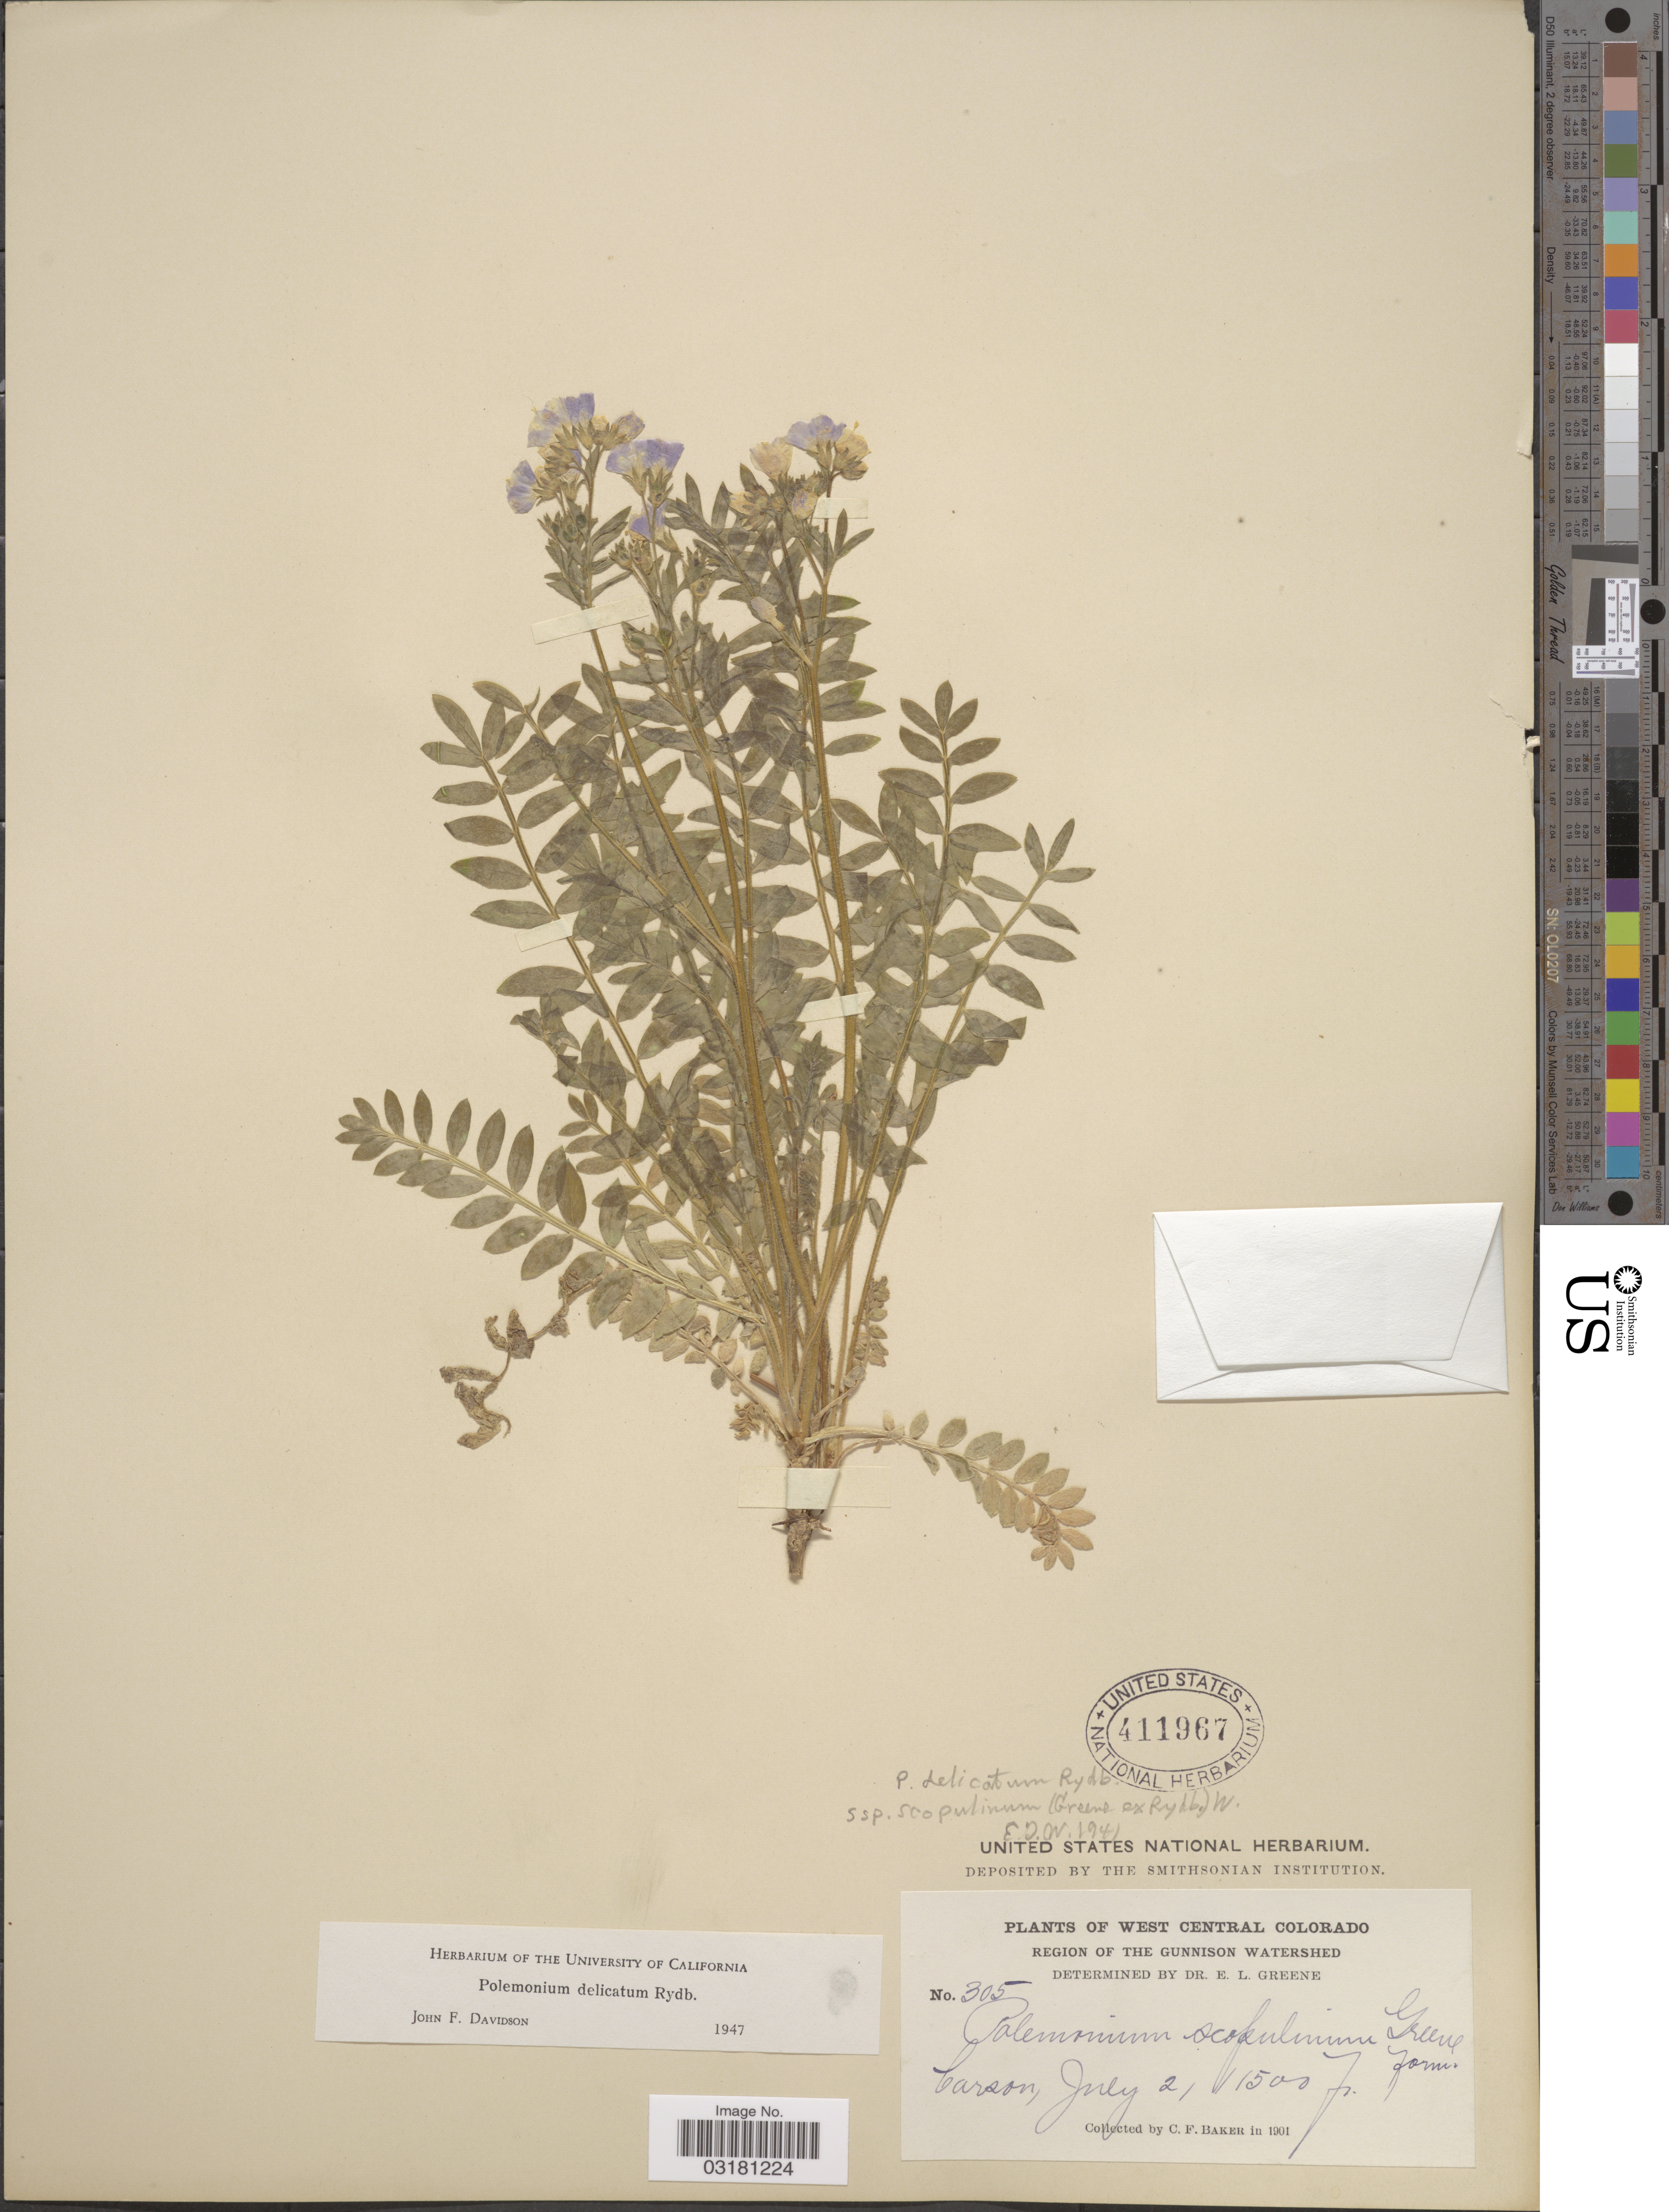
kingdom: Plantae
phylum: Tracheophyta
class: Magnoliopsida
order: Ericales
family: Polemoniaceae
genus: Polemonium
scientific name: Polemonium delicatum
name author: Rydb.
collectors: C. F. Baker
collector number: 305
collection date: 1901-07-21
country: United States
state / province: Colorado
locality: West Central Colorado. Region of The Gunnison Watershed. Carson.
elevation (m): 3505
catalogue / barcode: US 411967